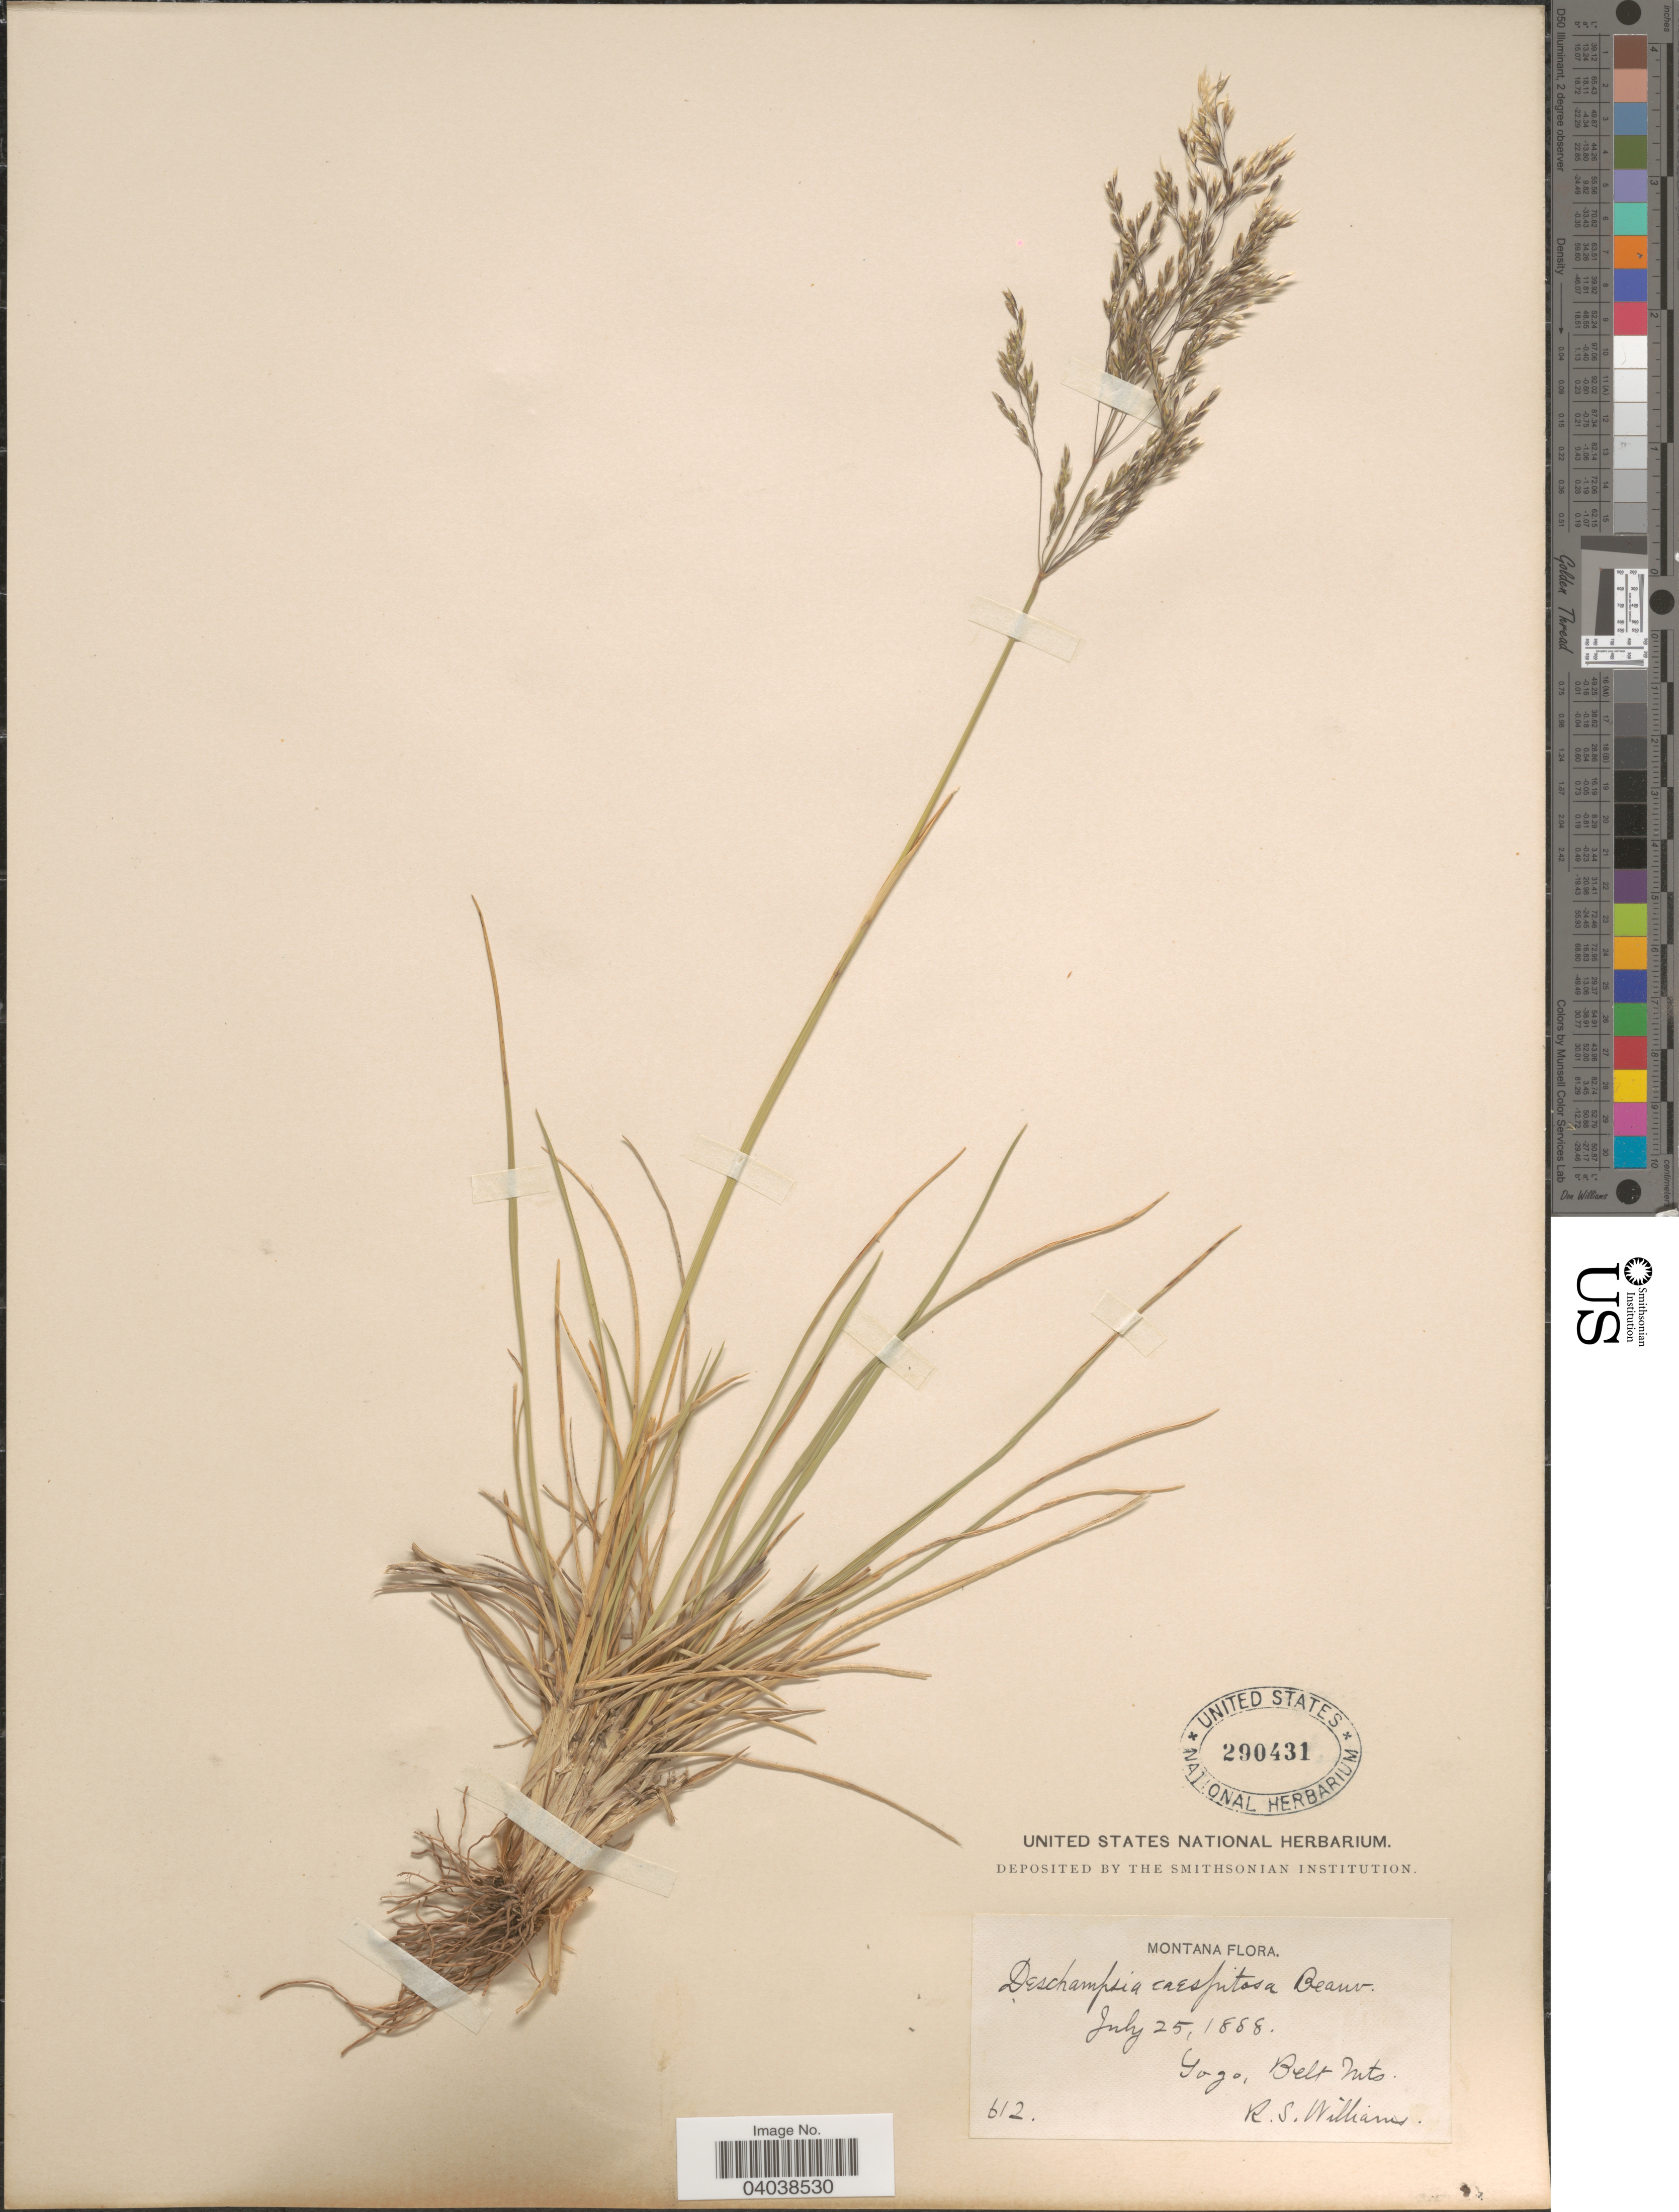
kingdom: Plantae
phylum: Tracheophyta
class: Liliopsida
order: Poales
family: Poaceae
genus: Deschampsia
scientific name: Deschampsia cespitosa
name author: (L.) P. Beauv.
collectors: R. S. Williams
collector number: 612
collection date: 1888-07-25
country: United States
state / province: Montana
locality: Yogo, Belt Mts.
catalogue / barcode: US 290431